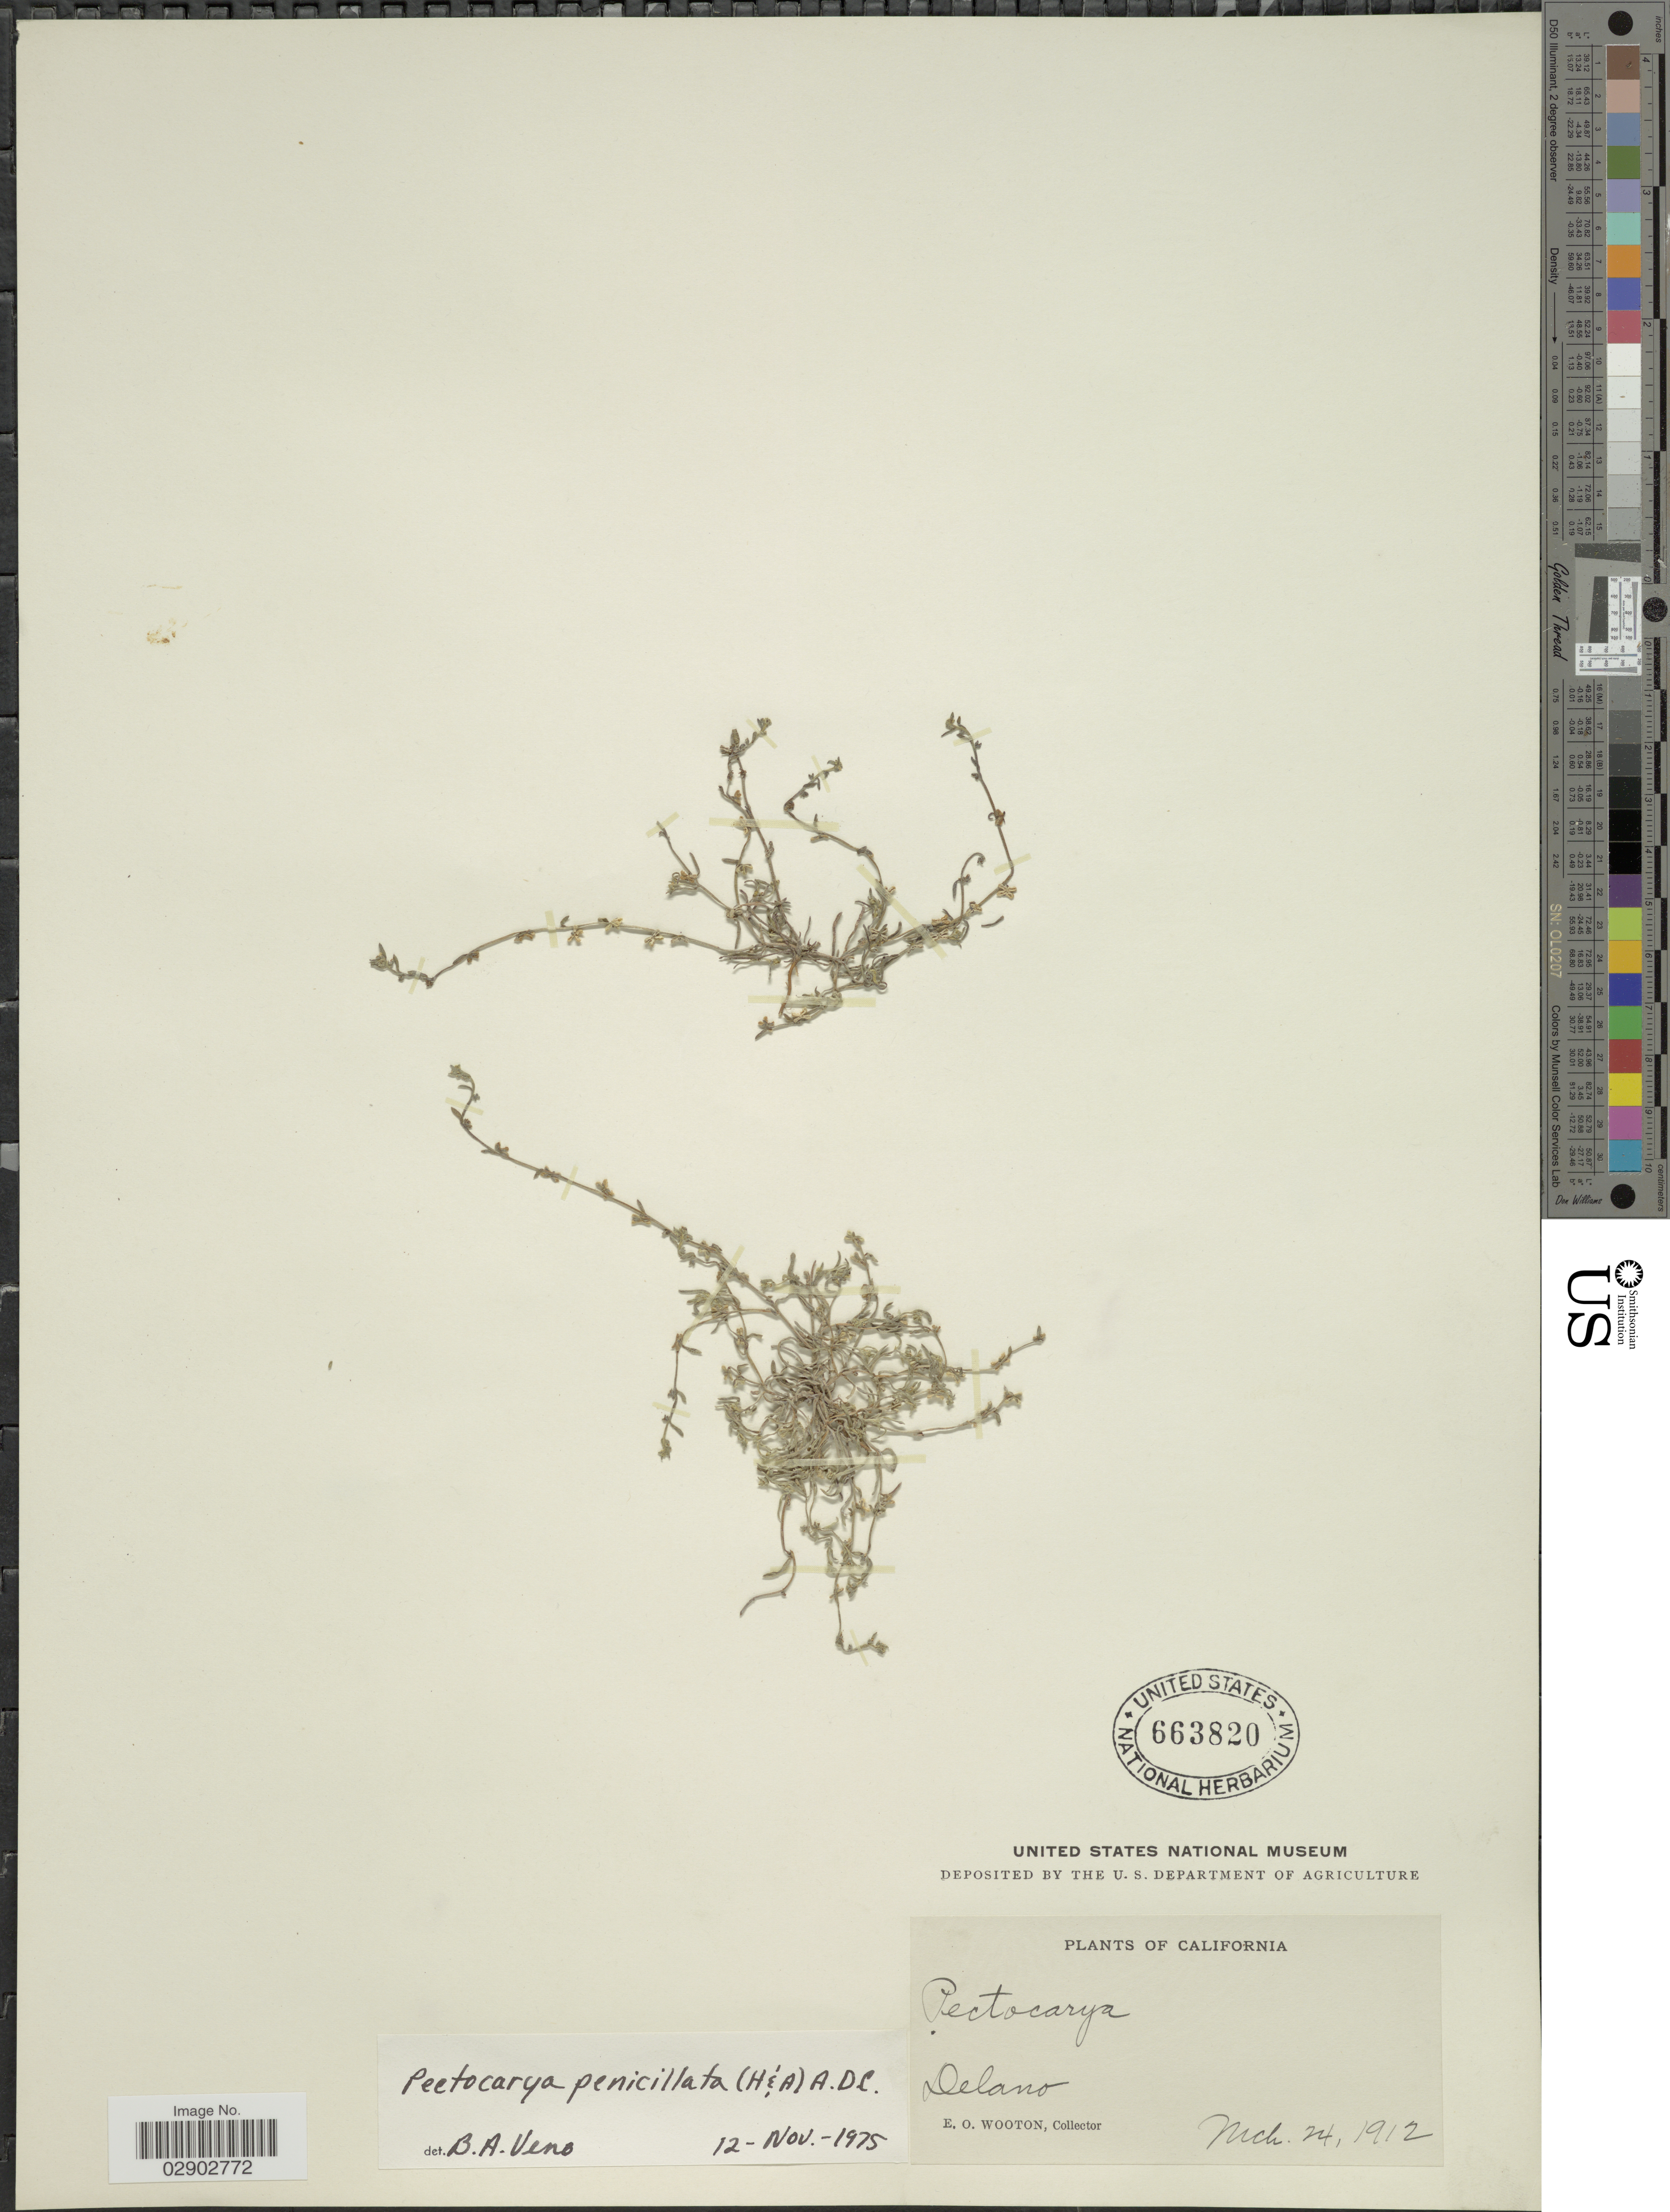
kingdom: Plantae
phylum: Tracheophyta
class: Magnoliopsida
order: Boraginales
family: Boraginaceae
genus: Pectocarya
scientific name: Pectocarya penicillata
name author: Hook. & Arn.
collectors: E. O. Wooton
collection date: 1912-03-24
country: United States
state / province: California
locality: Delano.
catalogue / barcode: US 663820